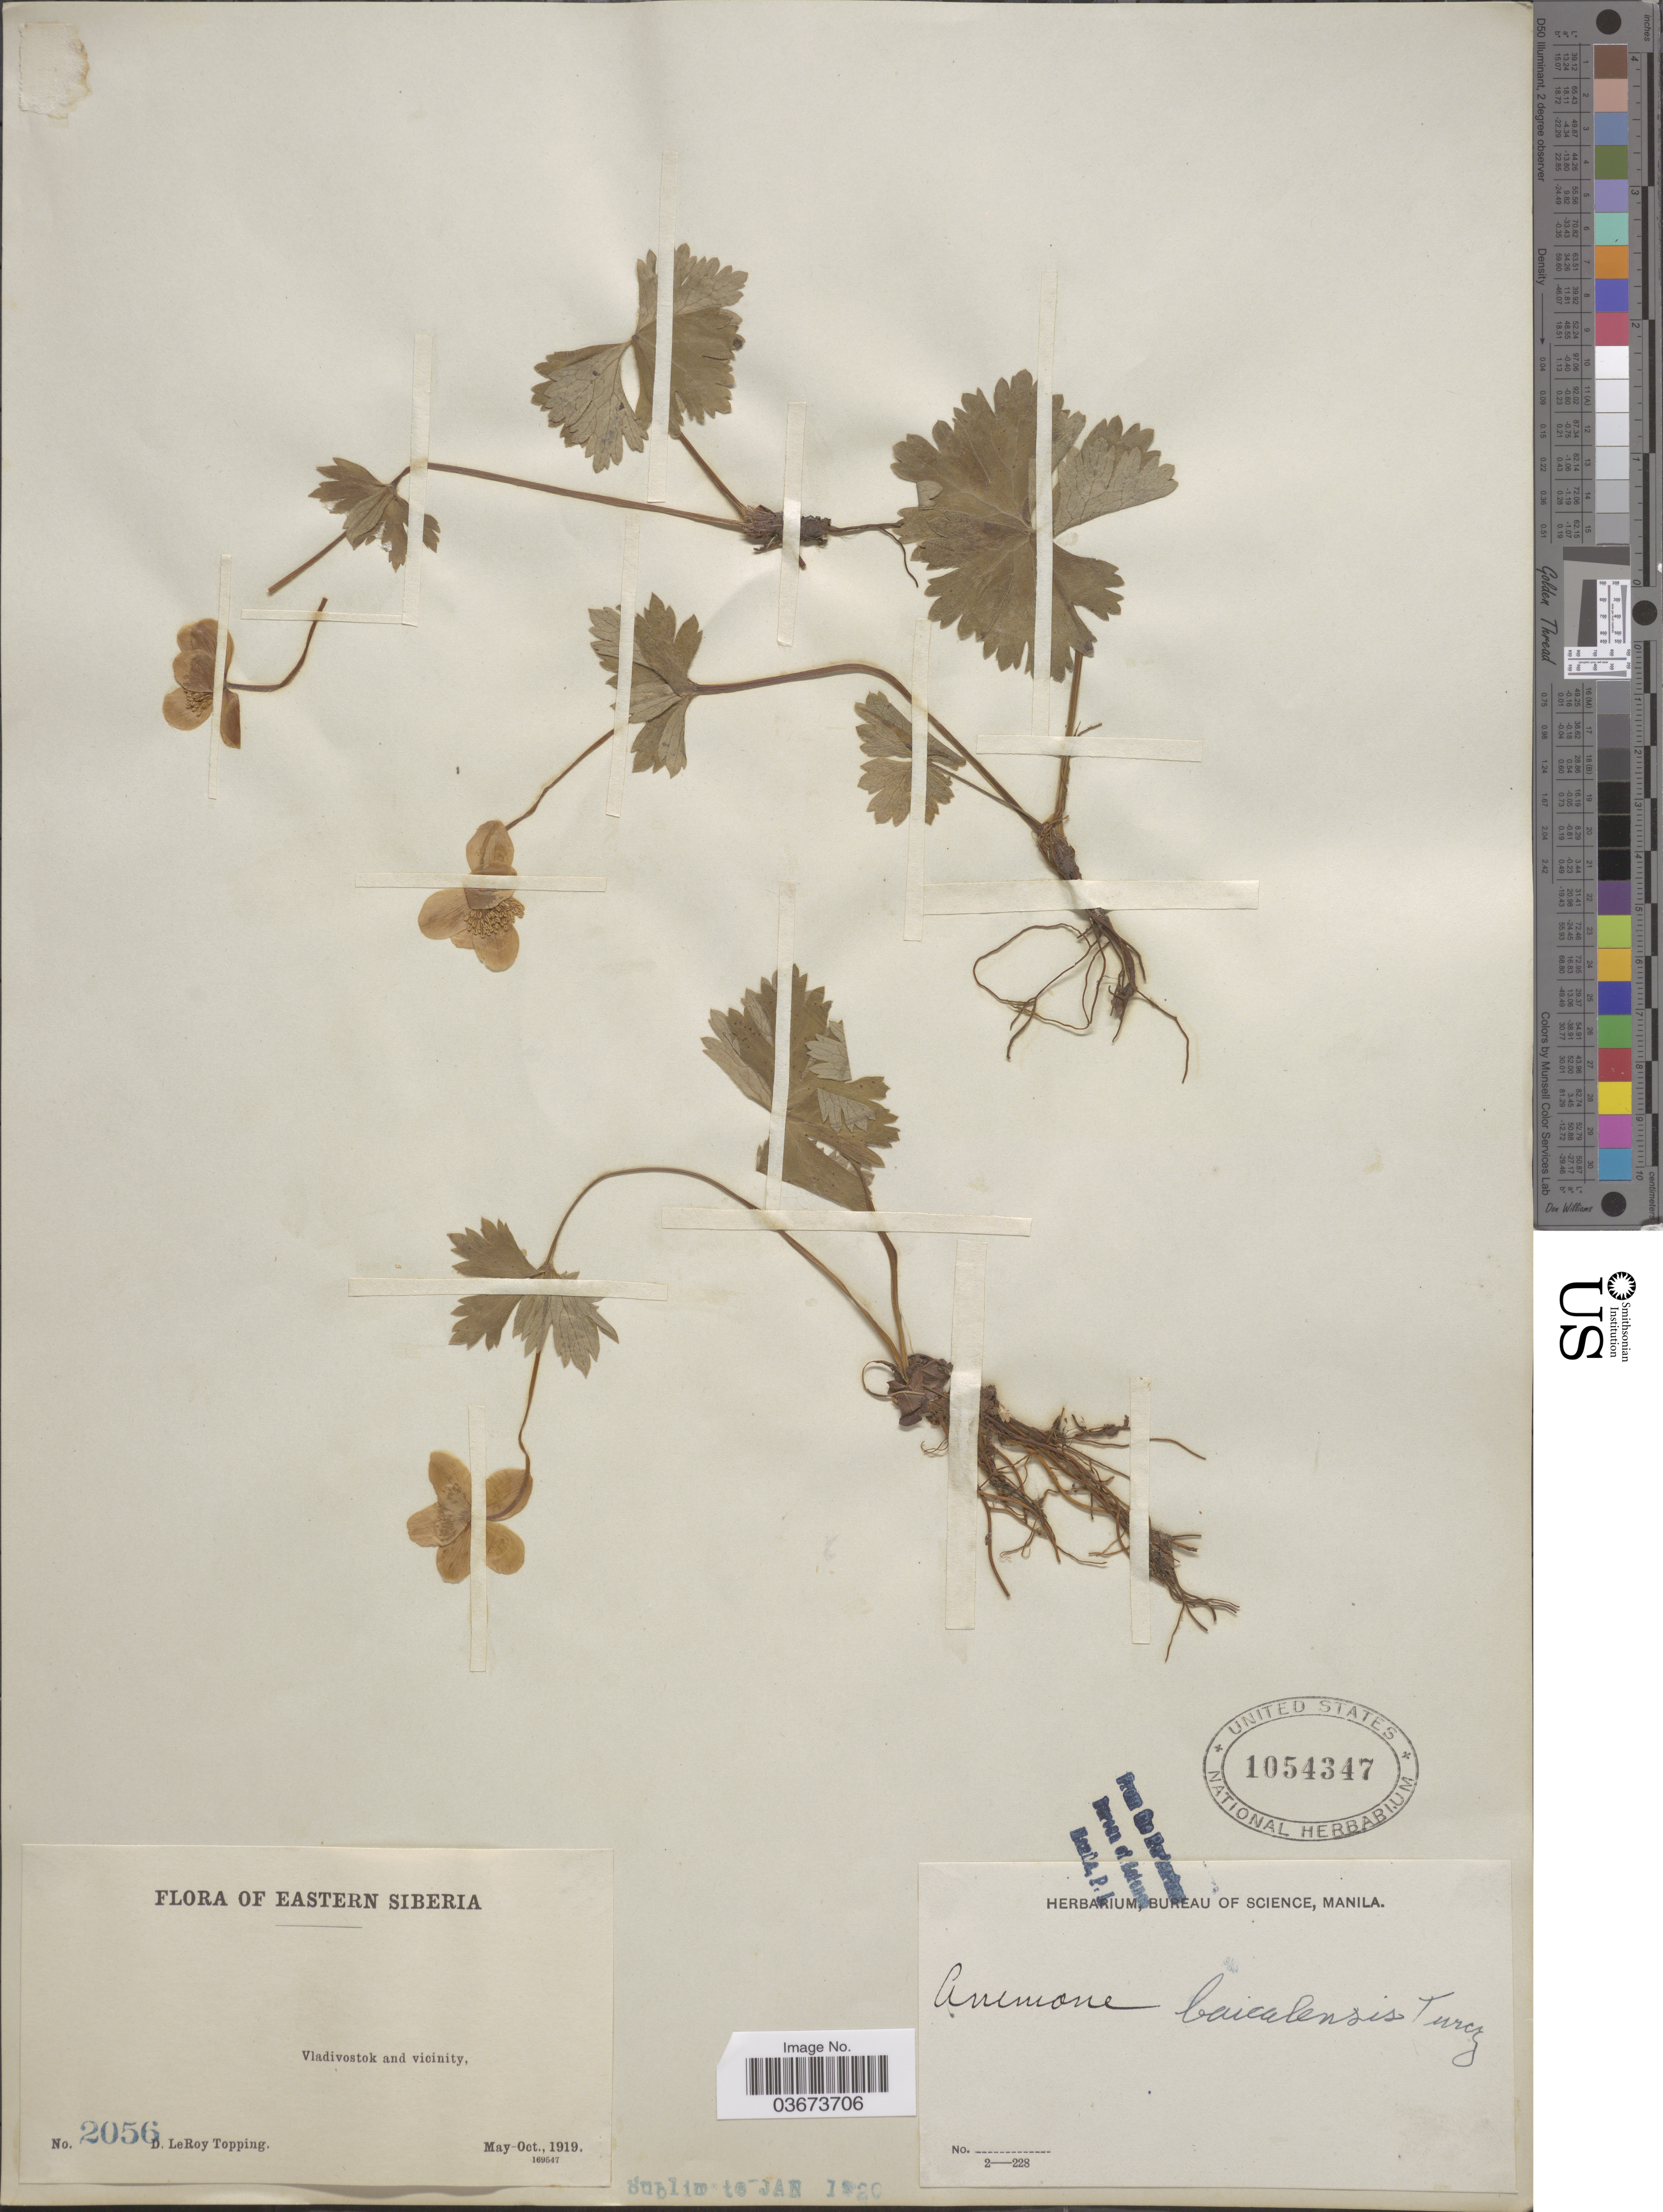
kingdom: Plantae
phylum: Tracheophyta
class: Magnoliopsida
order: Ranunculales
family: Ranunculaceae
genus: Anemone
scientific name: Anemone baicalensis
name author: Turcz.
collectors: D. L. Topping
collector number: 2056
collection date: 1919-05/1919-10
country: Russian Federation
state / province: Primorsky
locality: Eastern Siberia. Vladivostok and vicinity.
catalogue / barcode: US 1054347